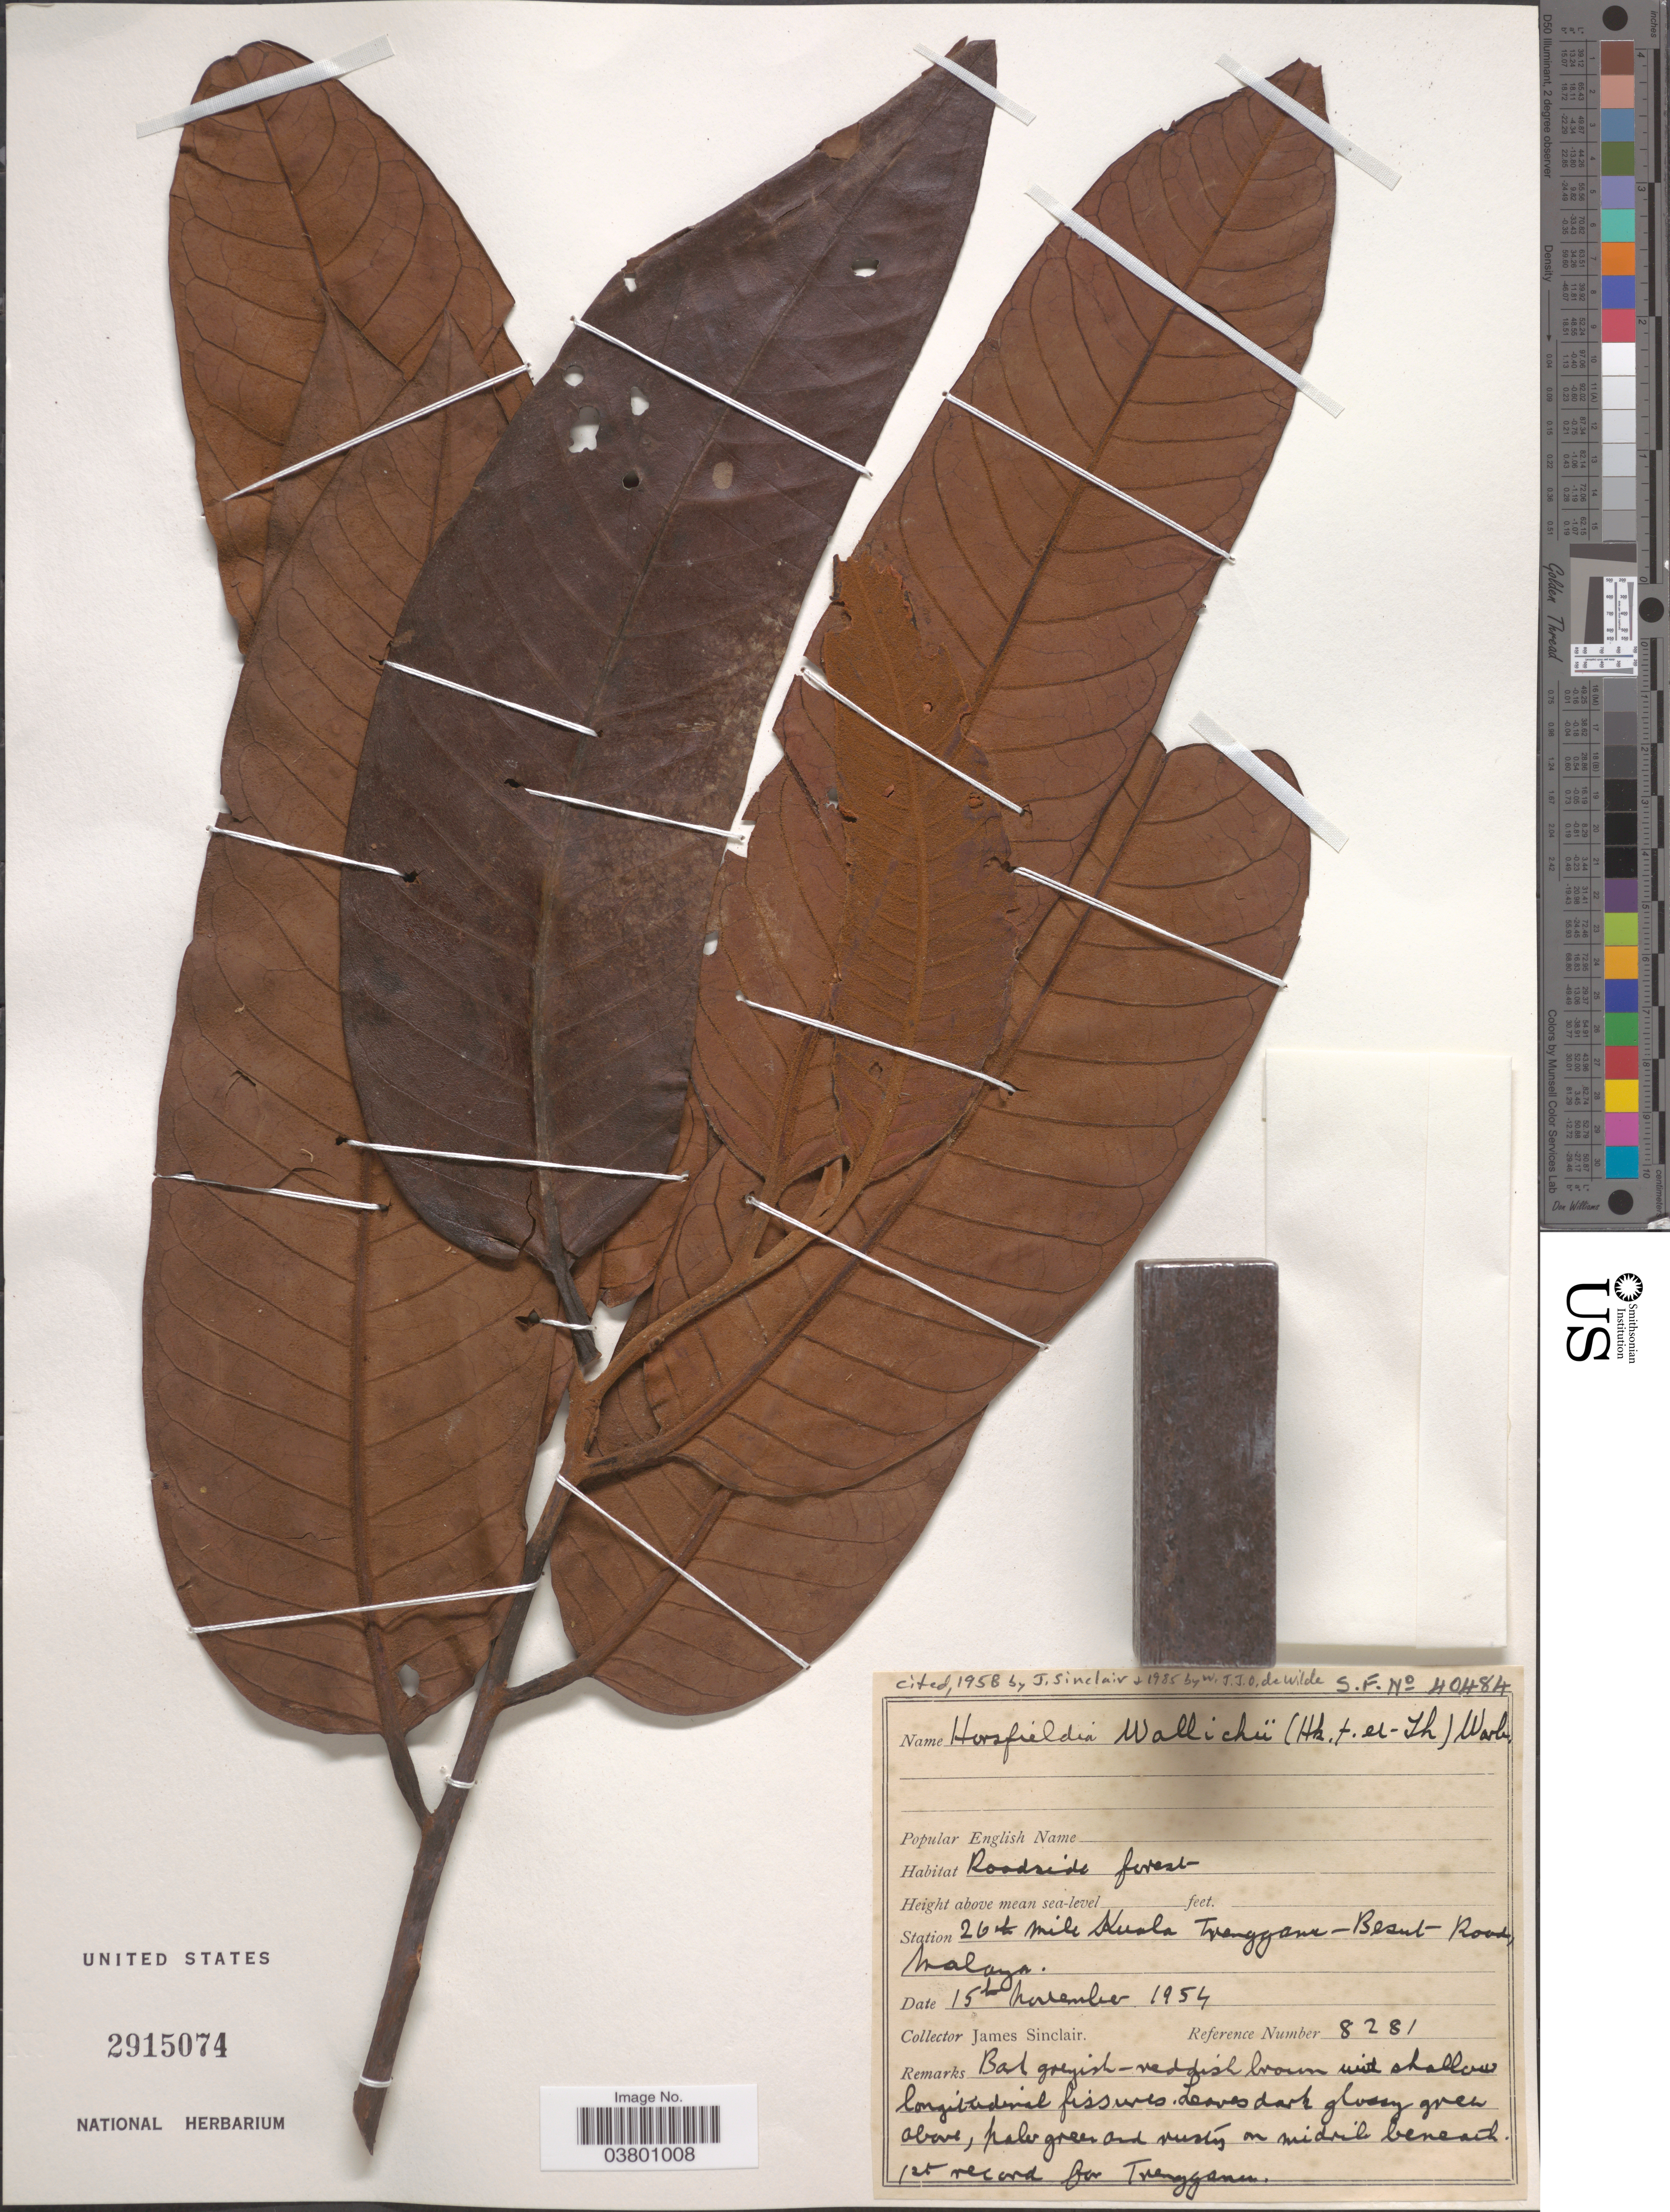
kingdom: Plantae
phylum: Tracheophyta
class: Magnoliopsida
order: Magnoliales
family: Myristicaceae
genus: Horsfieldia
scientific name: Horsfieldia wallichii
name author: Warb.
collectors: J. Sinclair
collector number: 8281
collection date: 1954-11-15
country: Malaysia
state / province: Terengganu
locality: Station 26th Mile Kuala Terengganu-Besut-Road, Malaya.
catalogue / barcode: US 2915074